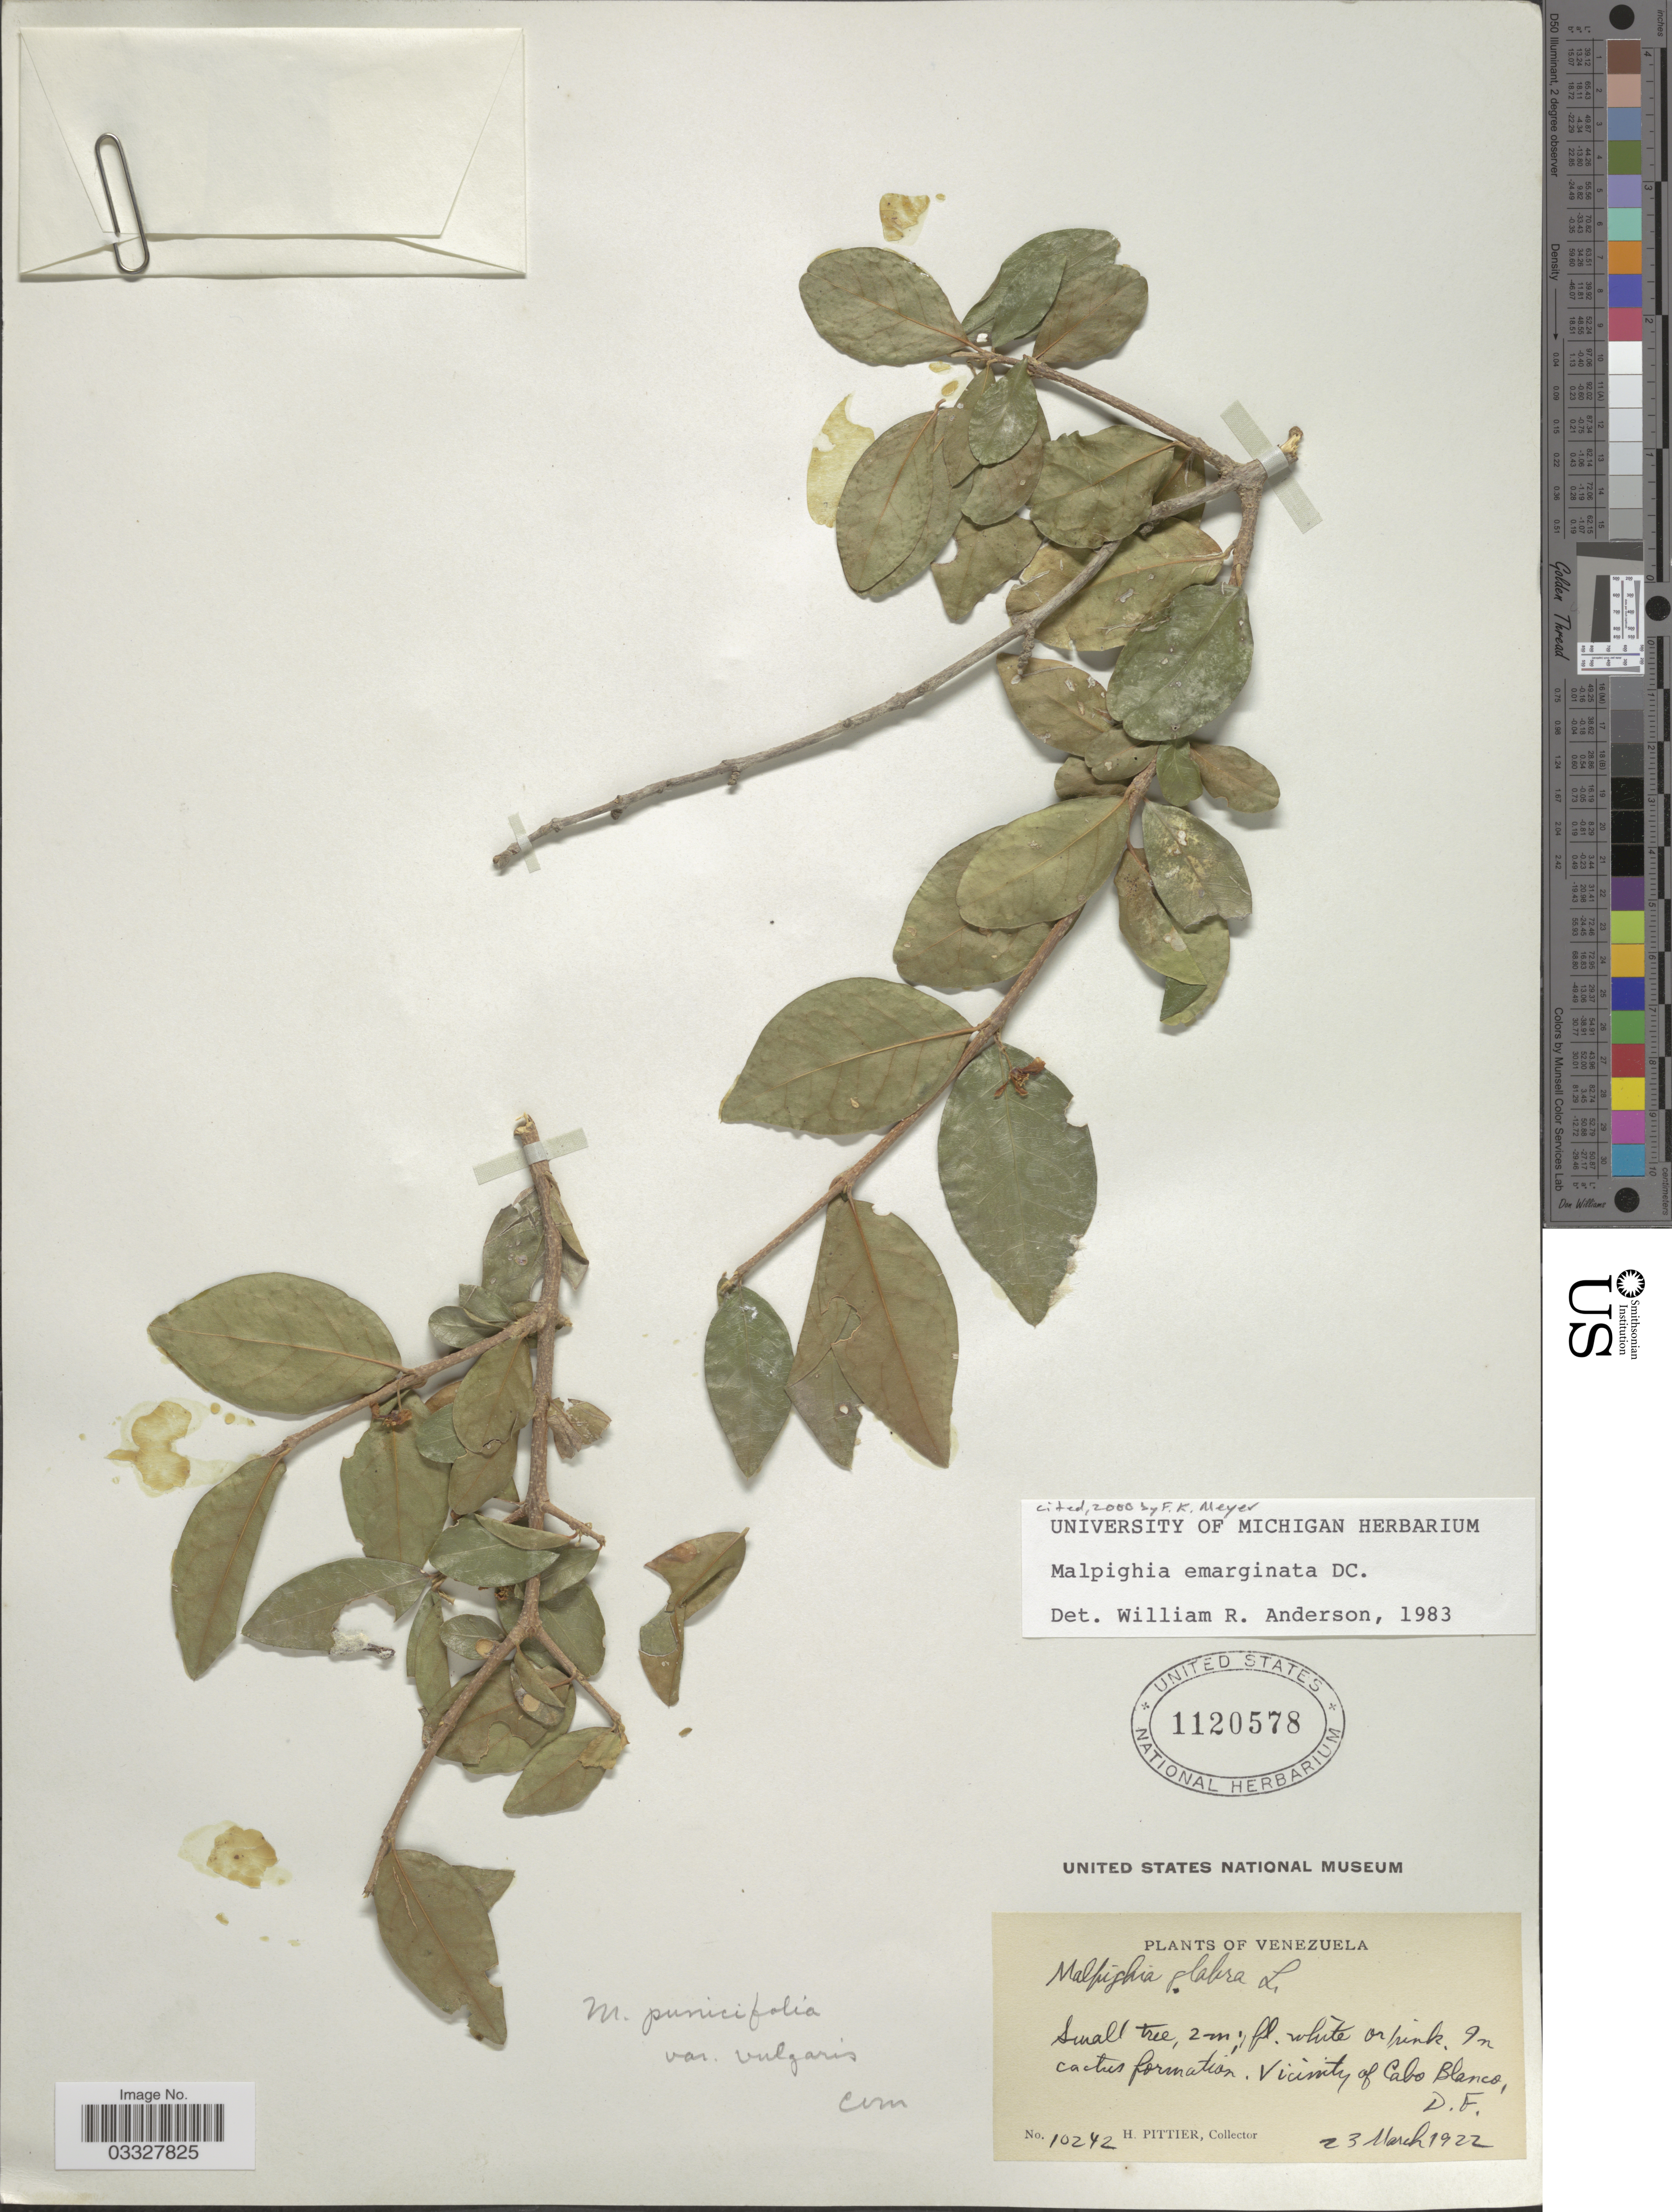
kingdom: Plantae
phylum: Tracheophyta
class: Magnoliopsida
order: Malpighiales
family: Malpighiaceae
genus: Malpighia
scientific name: Malpighia emarginata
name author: DC.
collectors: H. F. Pittier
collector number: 10242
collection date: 1922-03-23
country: Venezuela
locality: Vicinity of Cabo Blanco, D.F.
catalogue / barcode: US 1120578